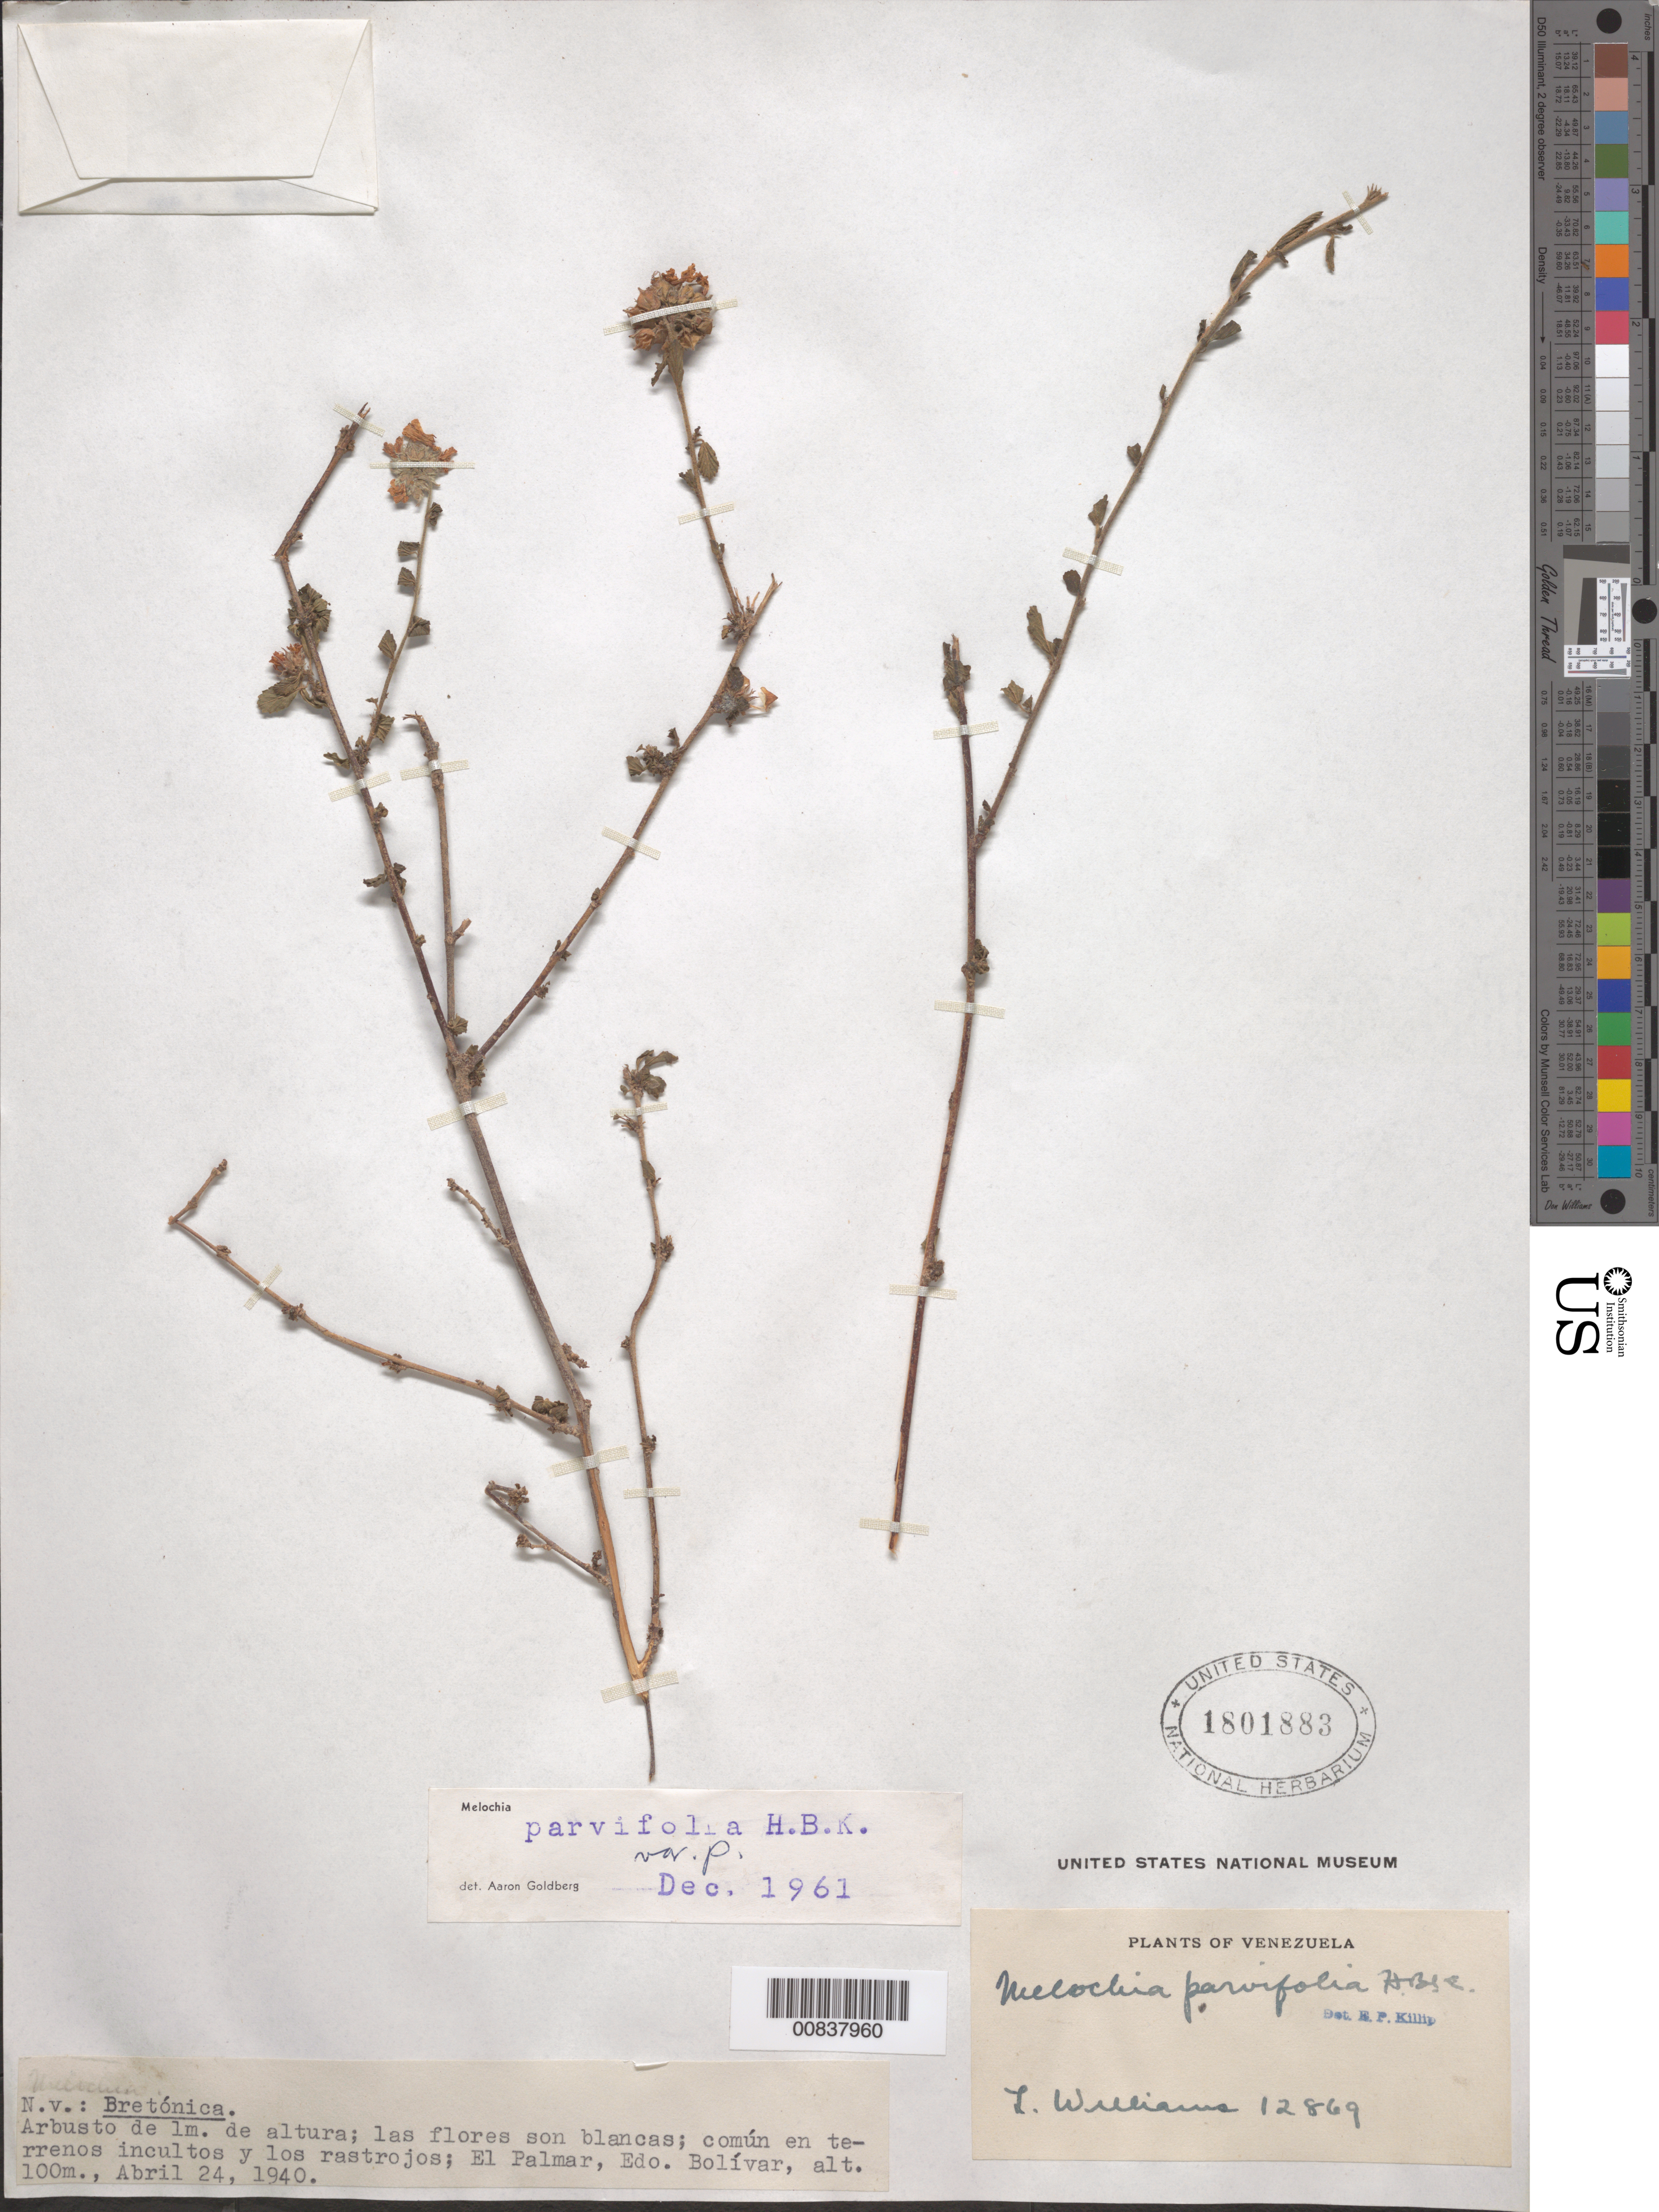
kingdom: Plantae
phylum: Tracheophyta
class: Magnoliopsida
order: Malvales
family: Malvaceae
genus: Melochia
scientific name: Melochia parvifolia var. parvifolia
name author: Kunth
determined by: Goldberg, Aaron, (US), NMNH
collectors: Ll. Williams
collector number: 12869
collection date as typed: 24-Apr-40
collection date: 1940-04-24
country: Venezuela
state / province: Bolívar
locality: El Palmar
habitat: Terrenos incultos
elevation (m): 100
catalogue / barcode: US 1801883